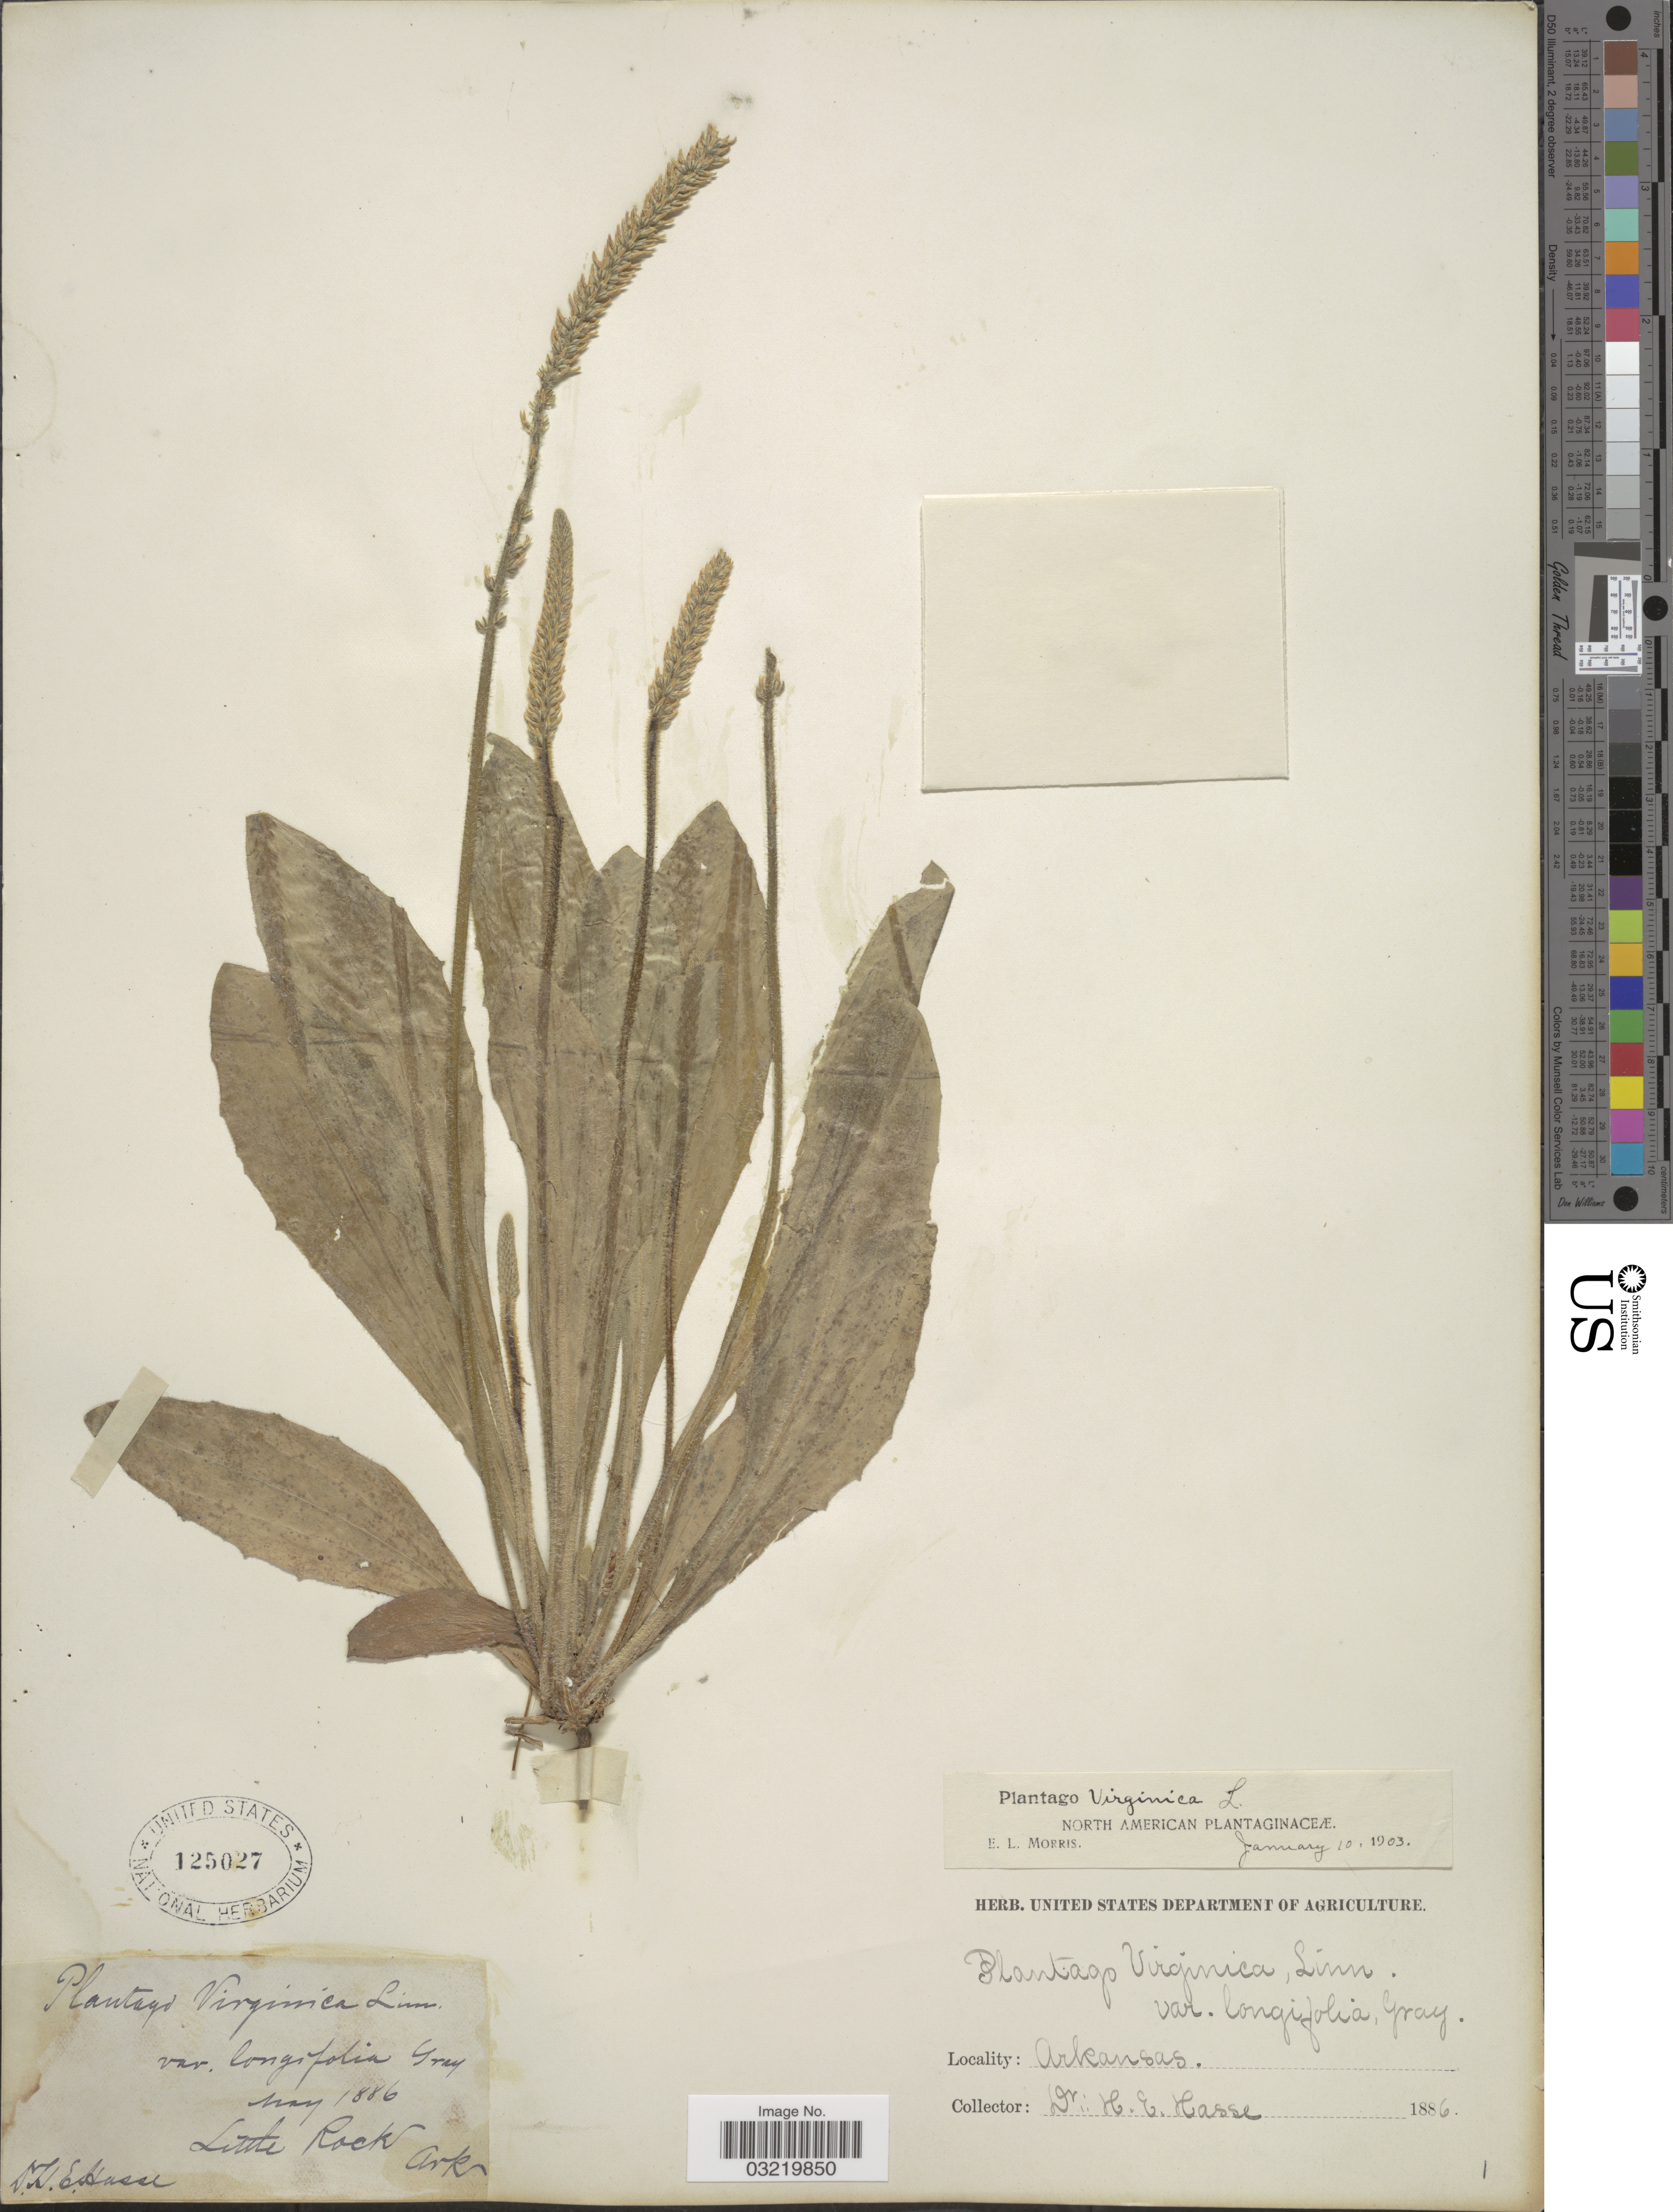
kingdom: Plantae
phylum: Tracheophyta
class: Magnoliopsida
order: Lamiales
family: Plantaginaceae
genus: Plantago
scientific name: Plantago virginica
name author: L.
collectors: H. E. Hasse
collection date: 1886-05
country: United States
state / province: Arkansas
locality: Little Rock.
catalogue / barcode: US 125027